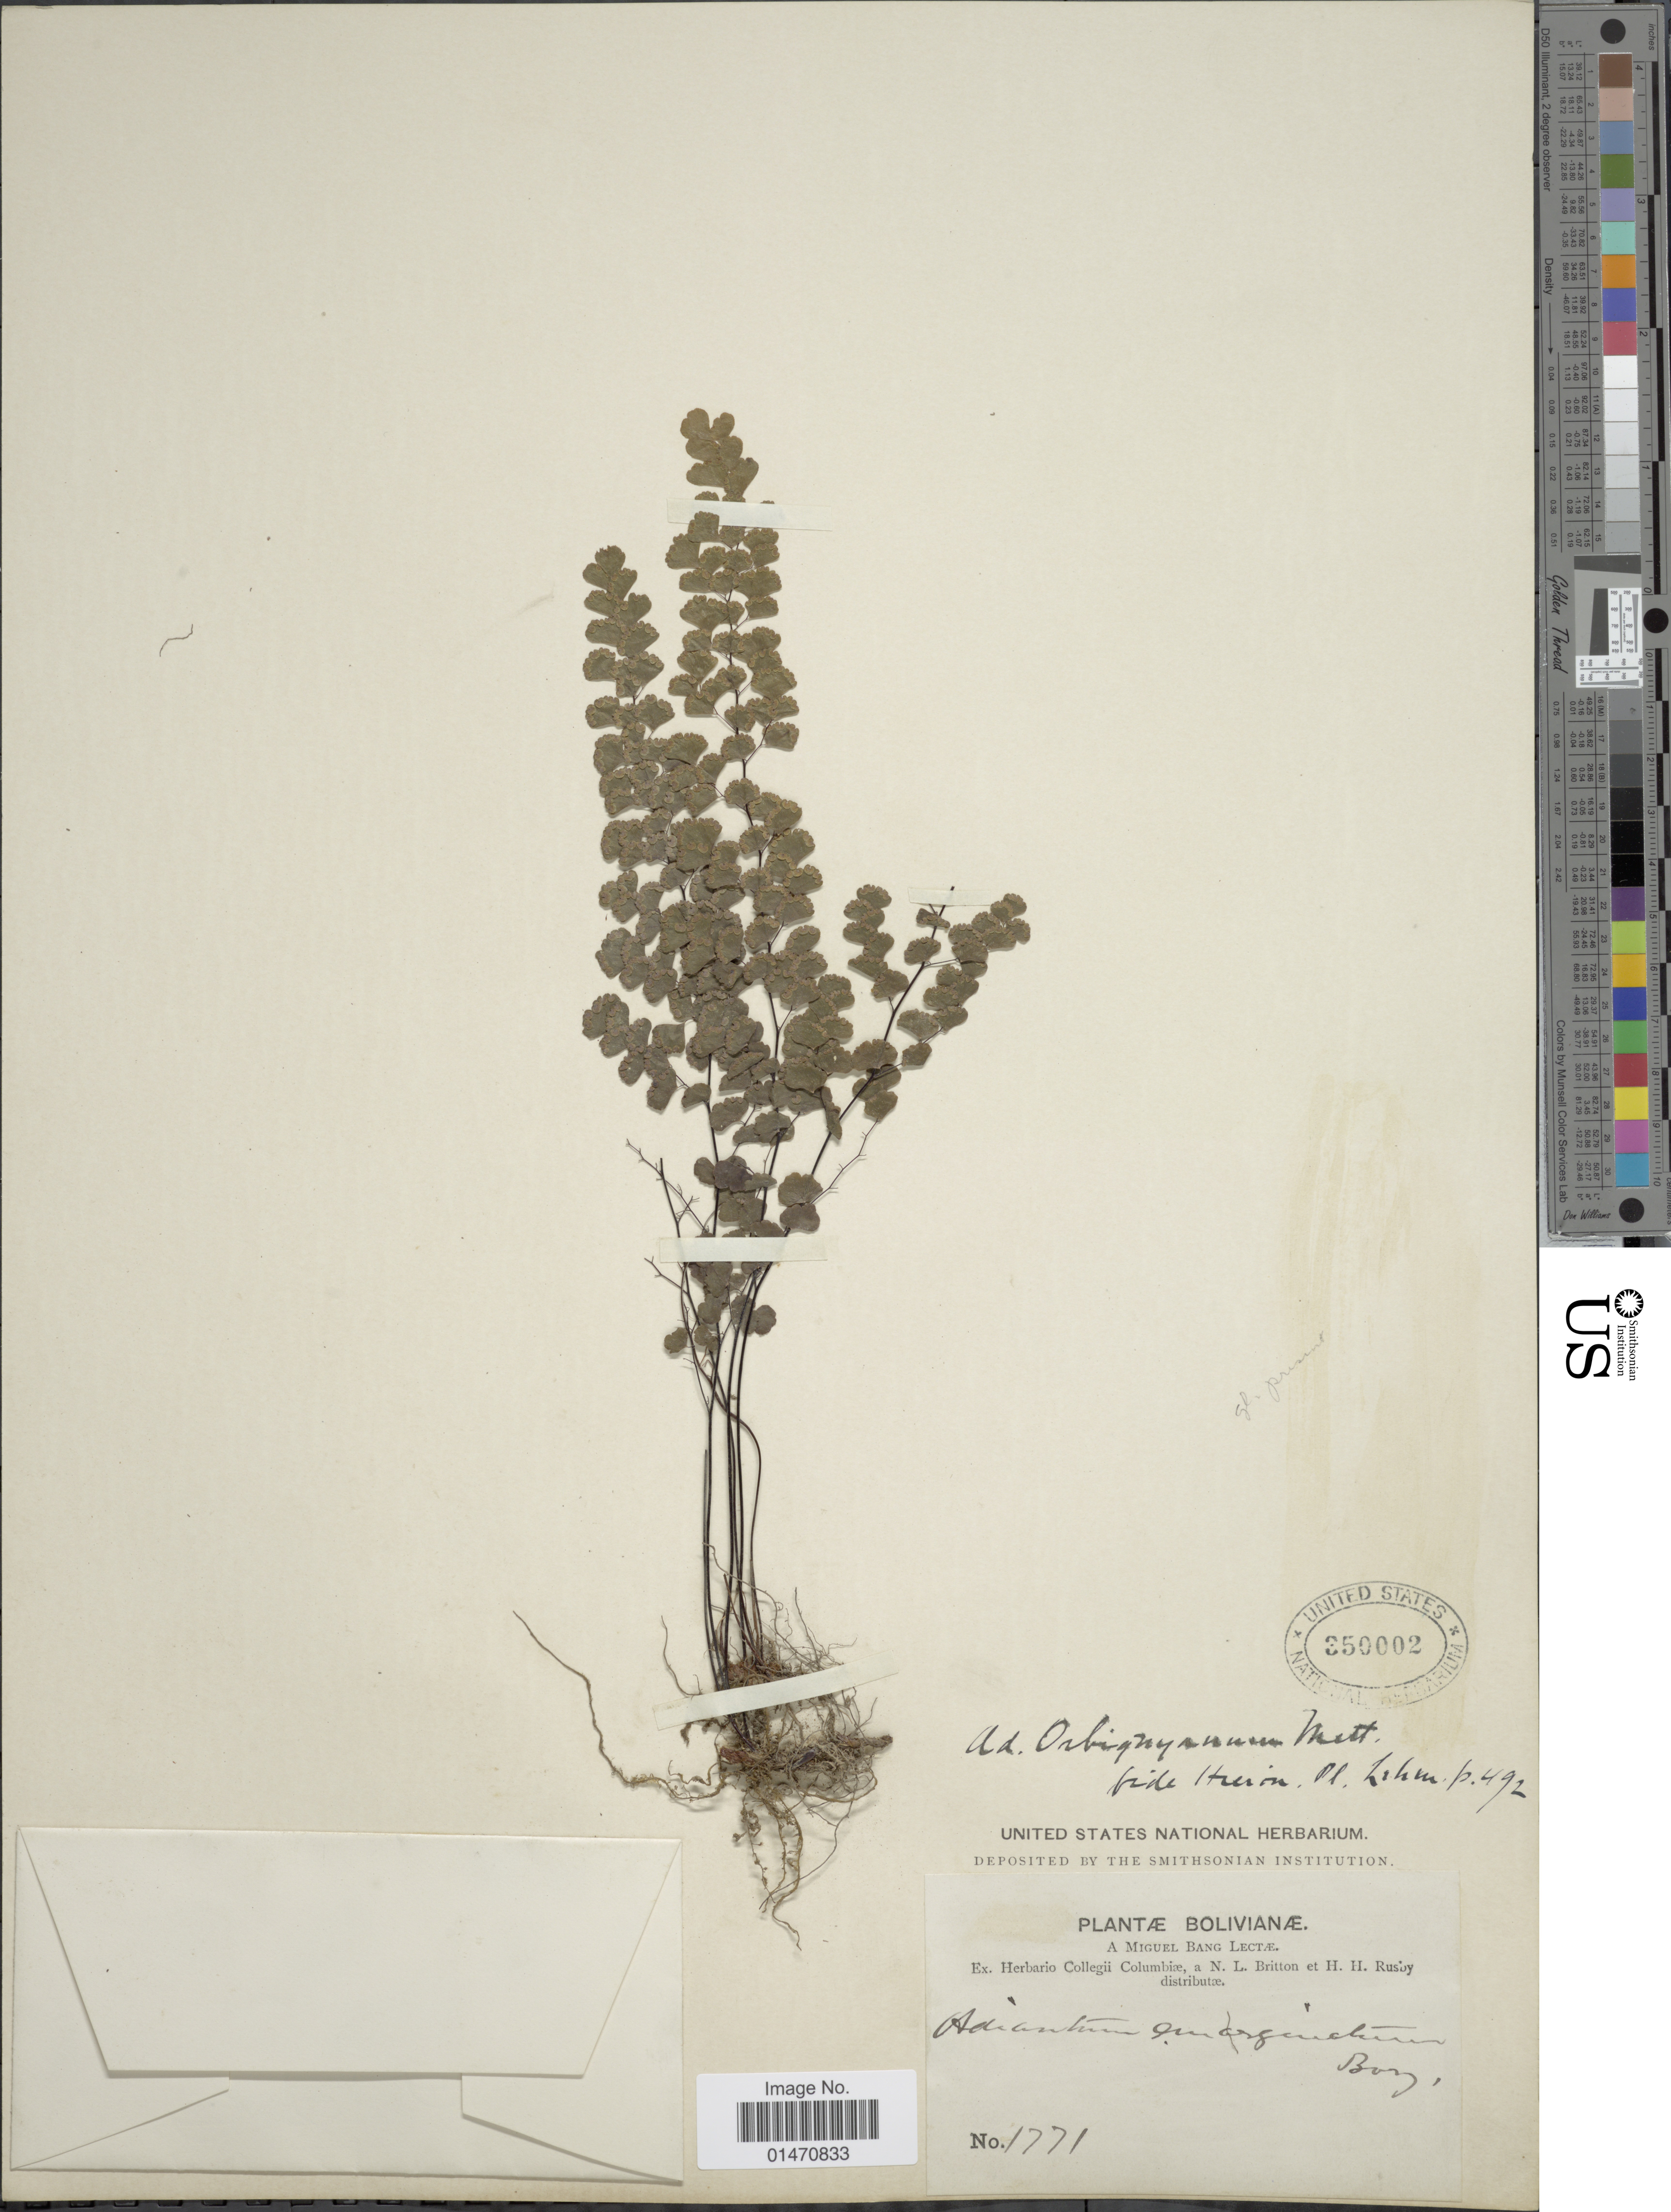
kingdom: Plantae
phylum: Tracheophyta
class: Polypodiopsida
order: Polypodiales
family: Pteridaceae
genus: Adiantum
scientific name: Adiantum orbignyanum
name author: Kuhn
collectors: M. Bang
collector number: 1771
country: Bolivia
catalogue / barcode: US 350002